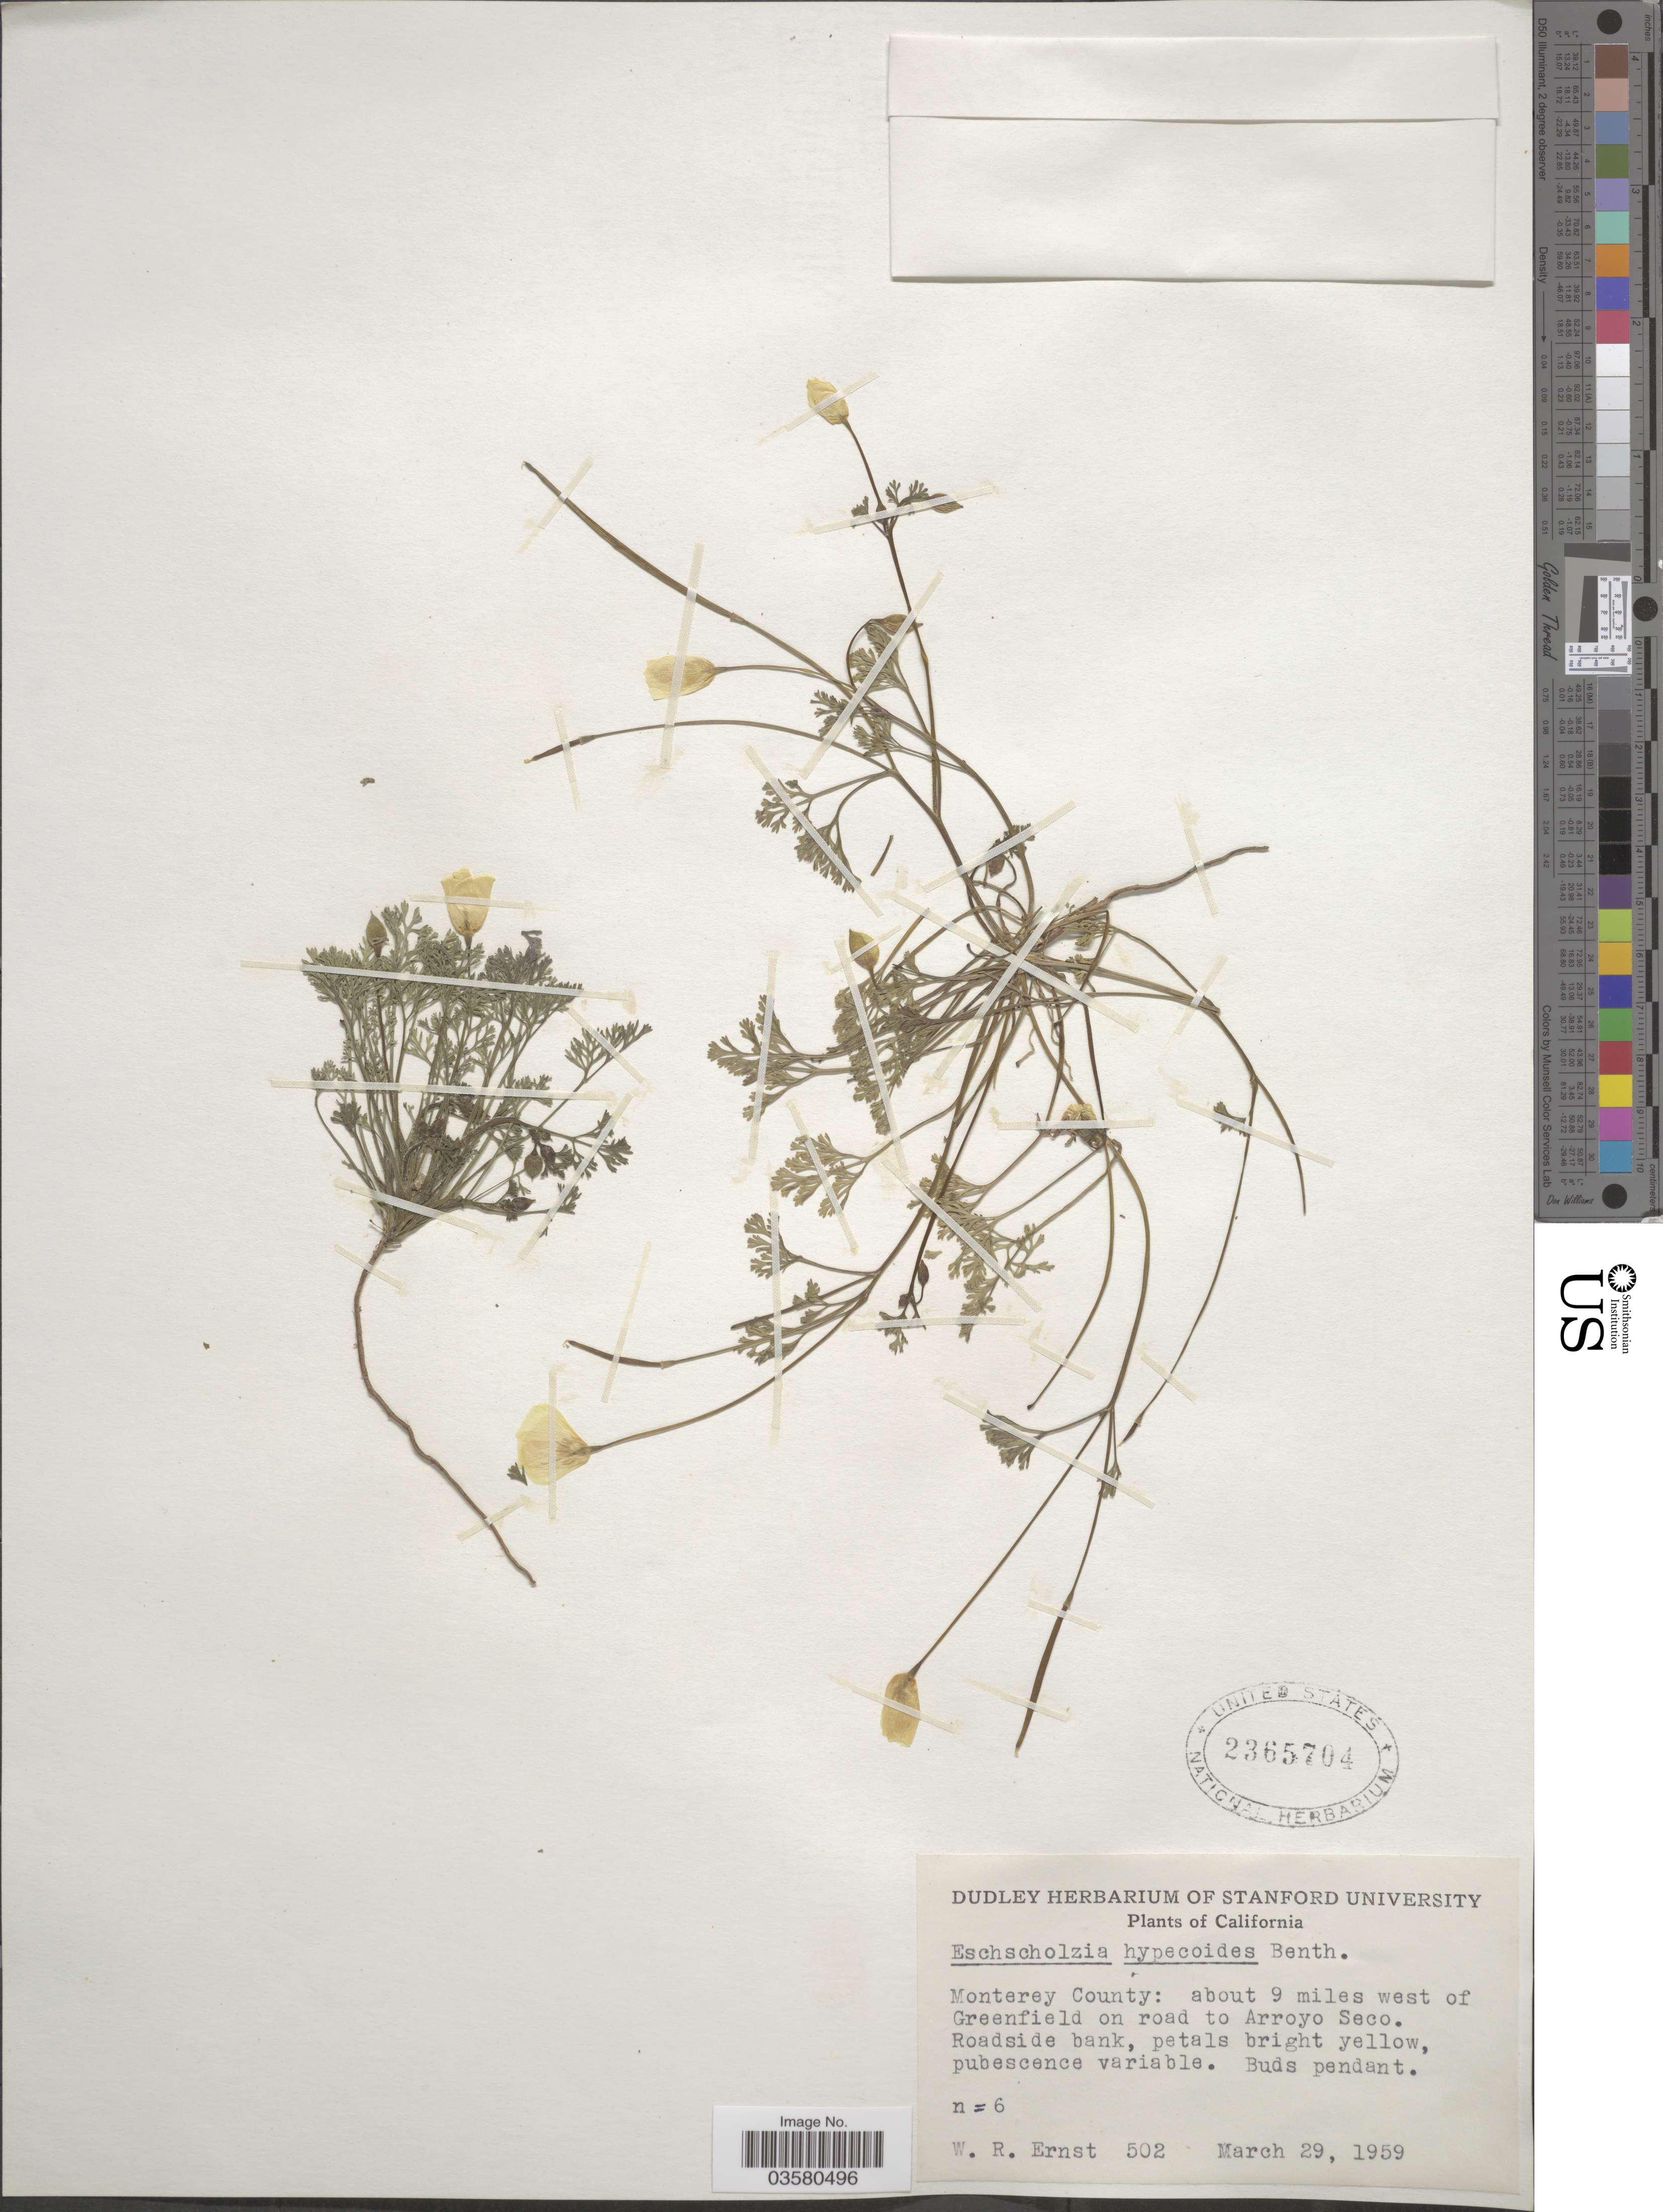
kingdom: Plantae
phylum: Tracheophyta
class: Magnoliopsida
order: Ranunculales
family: Papaveraceae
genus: Eschscholzia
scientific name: Eschscholzia hypecoides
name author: Benth.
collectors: W. R. Ernst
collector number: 502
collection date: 1959-03-29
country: United States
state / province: California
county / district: Monterey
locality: Monterey County: about 9 miles west of Greenfield on road to Arroyo Seco.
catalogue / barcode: US 2365704